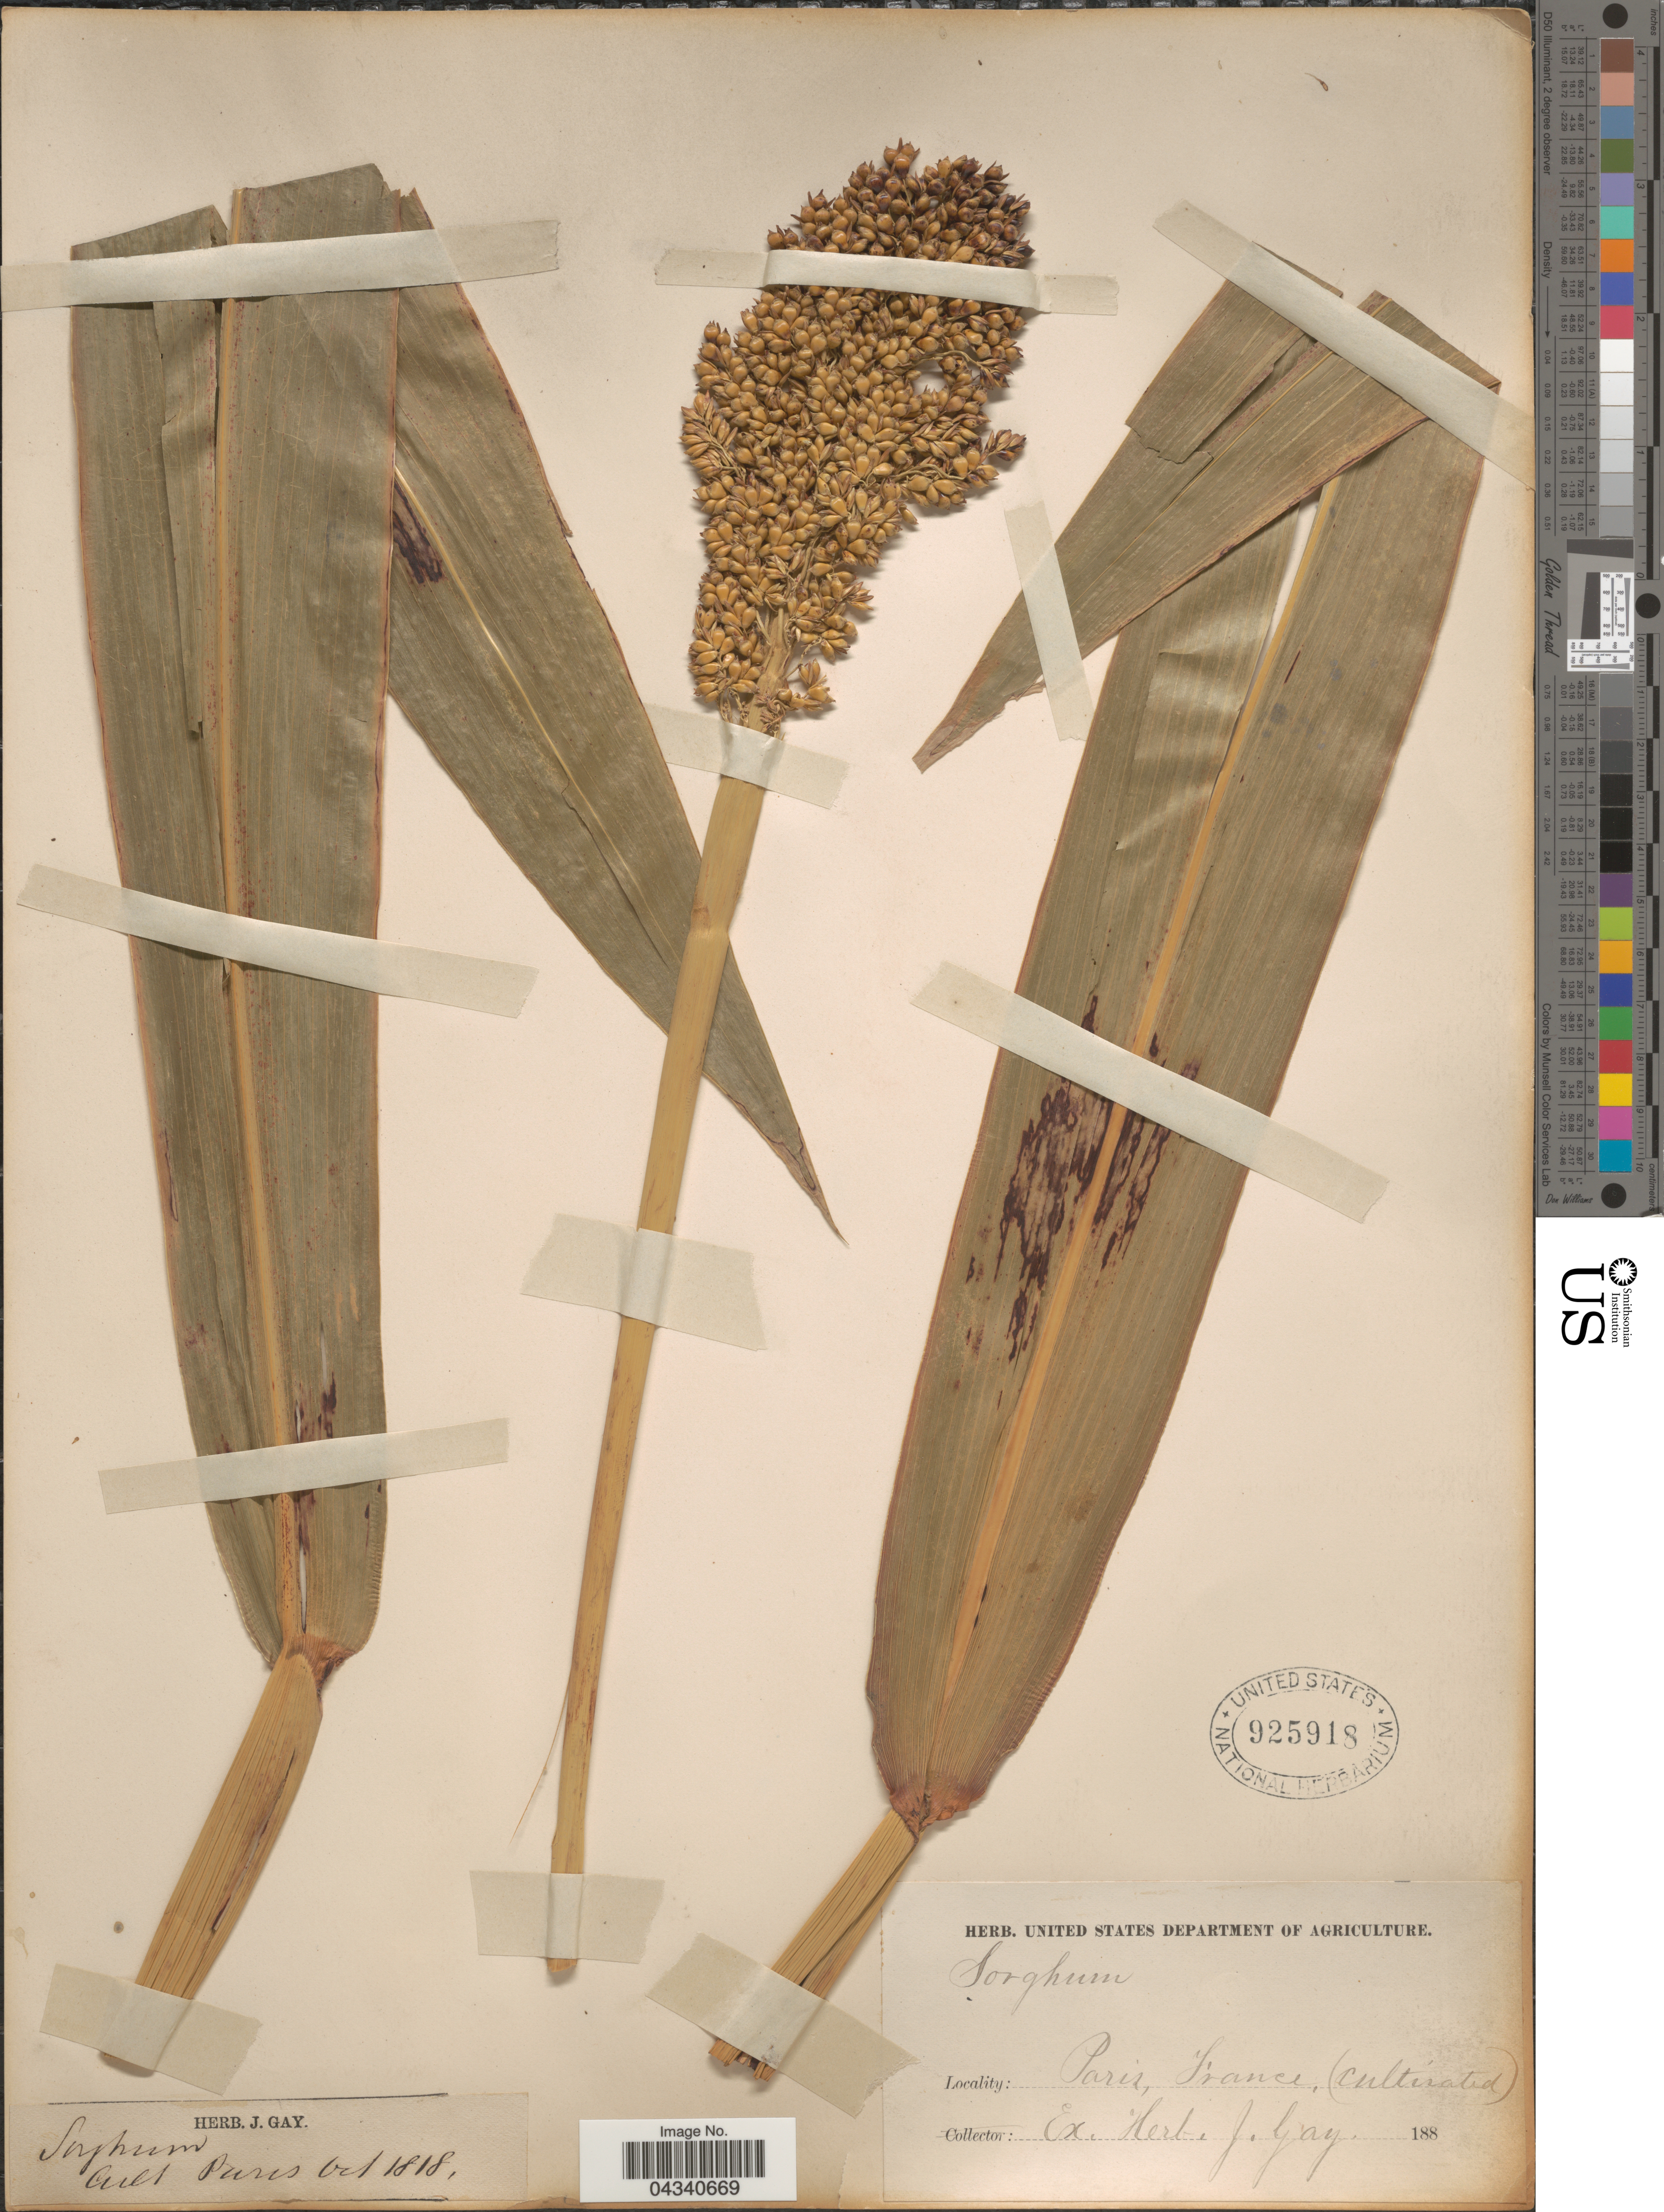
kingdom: Plantae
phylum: Tracheophyta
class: Liliopsida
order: Poales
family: Poaceae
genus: Sorghum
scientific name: Sorghum sp.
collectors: ex herb. J. Gay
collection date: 1818-10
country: France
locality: Paris.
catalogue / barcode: US 925918